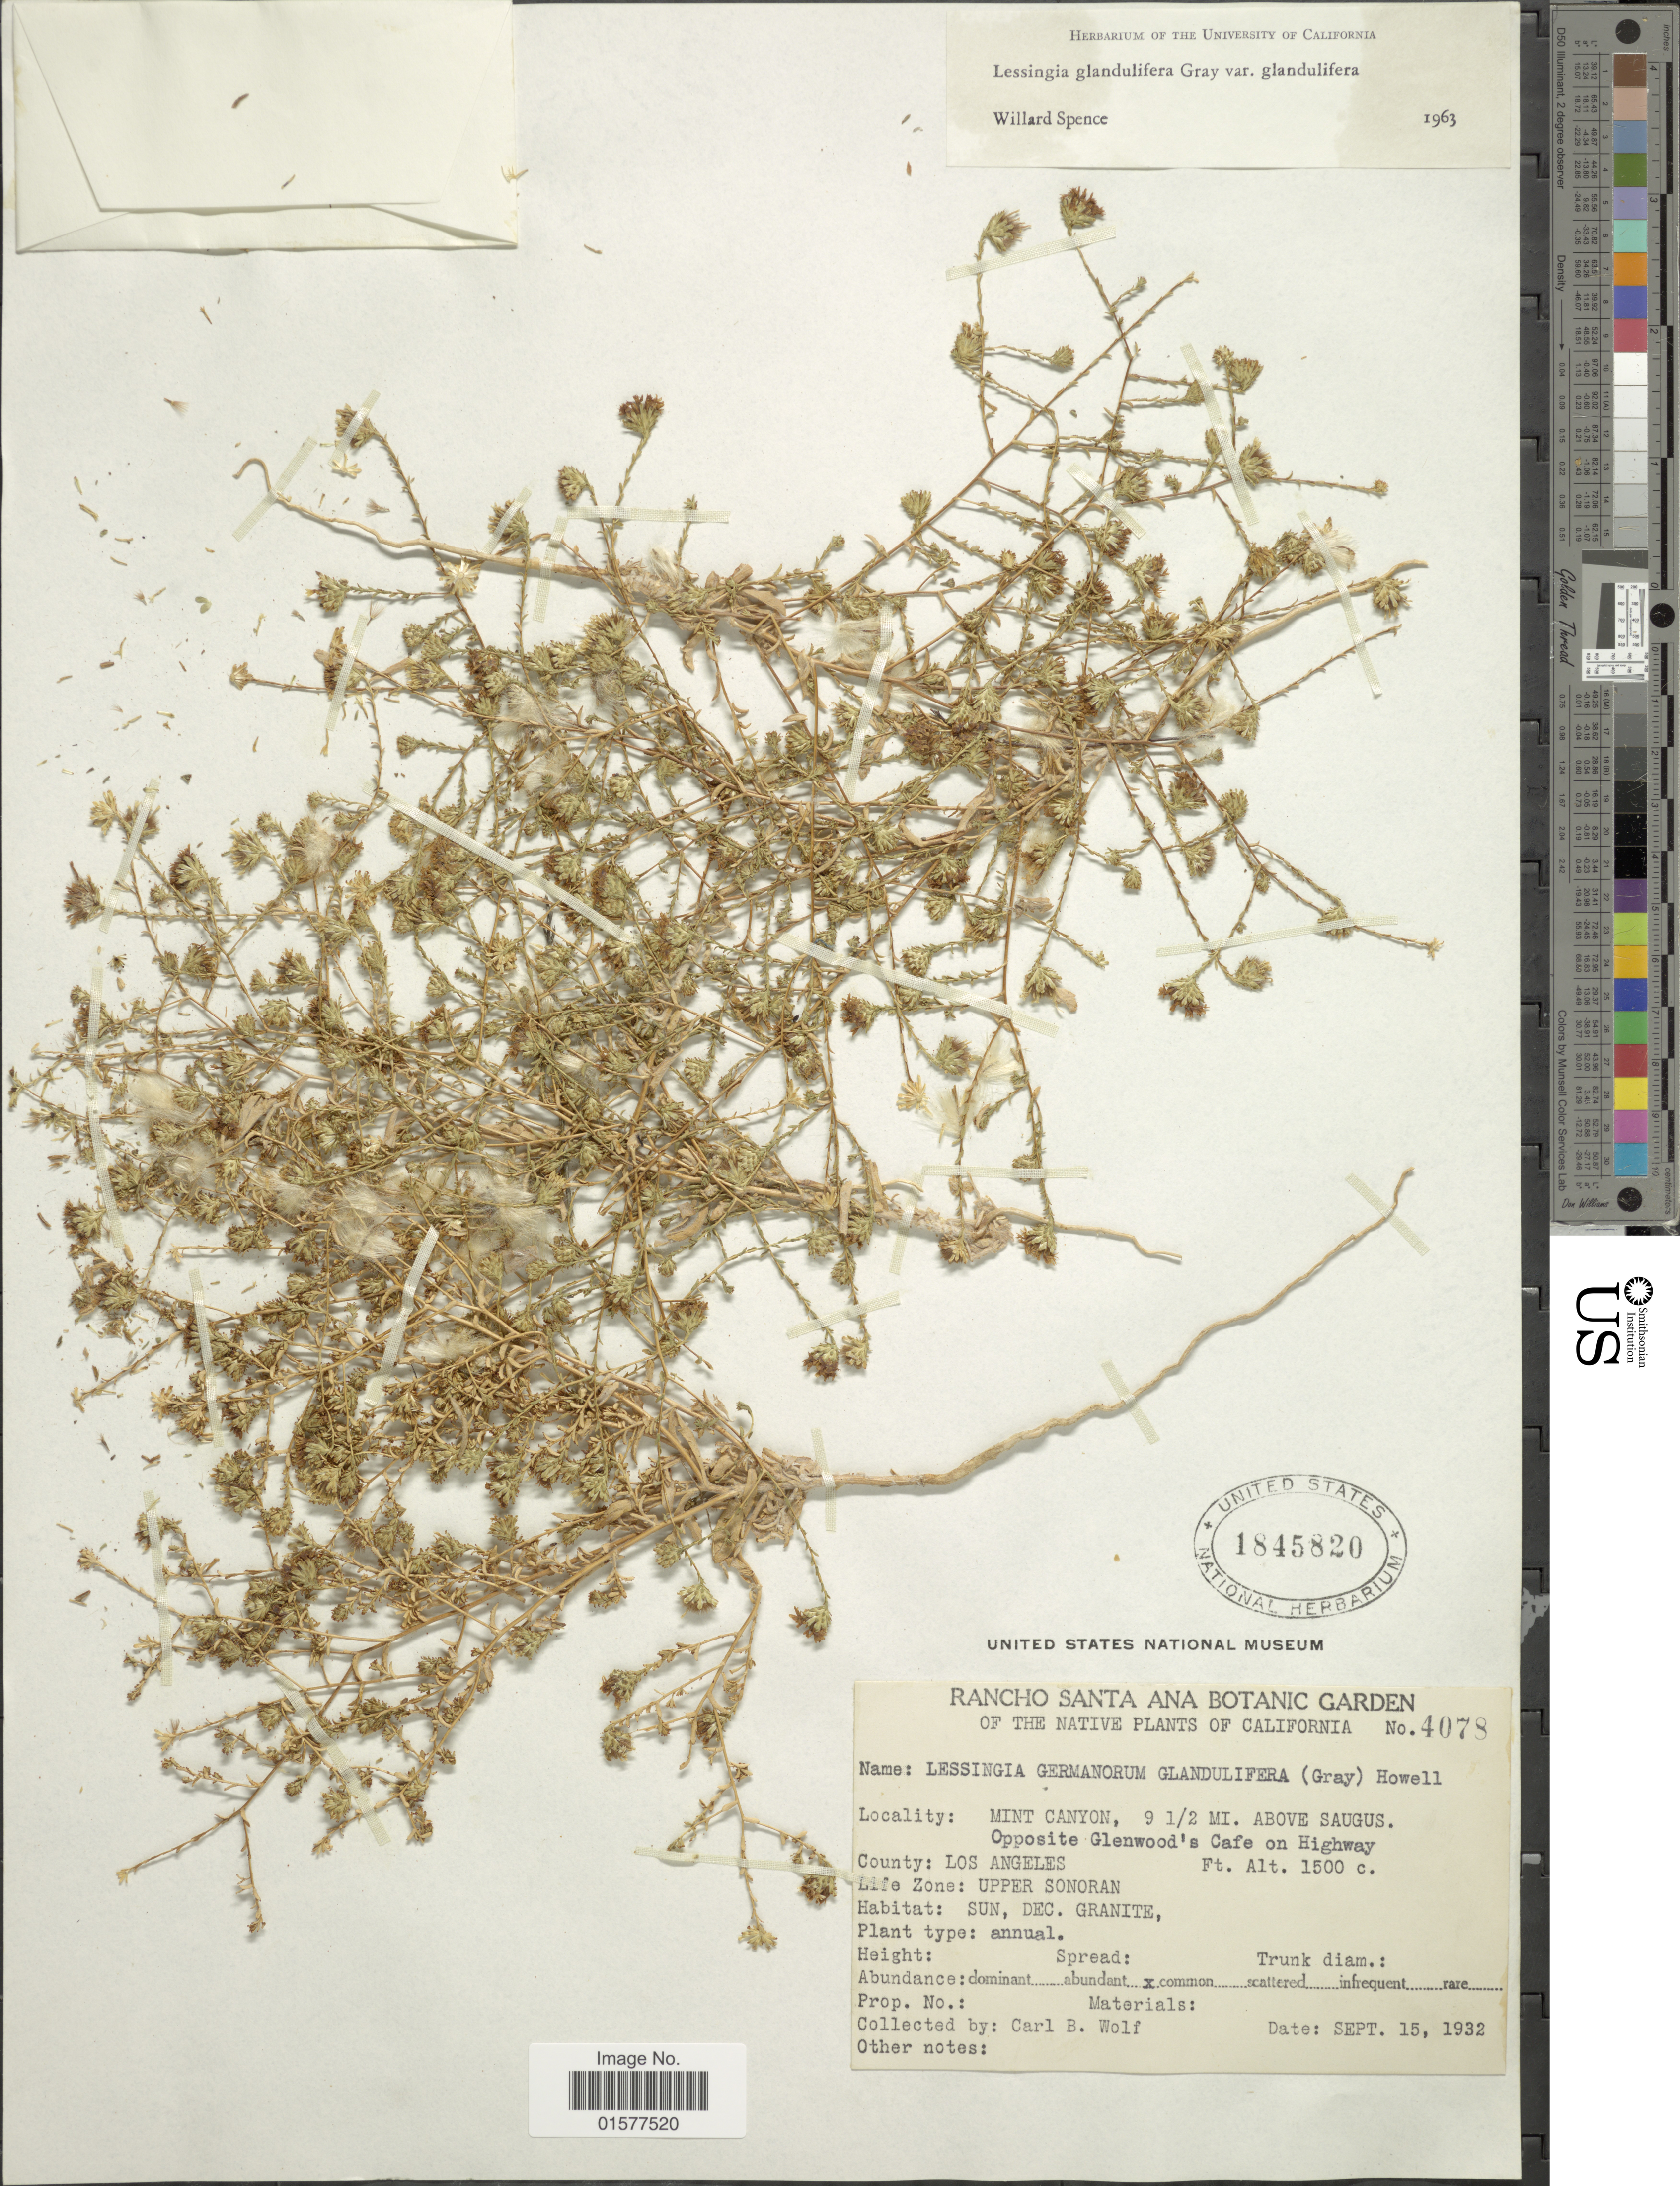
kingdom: Plantae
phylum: Tracheophyta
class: Magnoliopsida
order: Asterales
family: Asteraceae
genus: Lessingia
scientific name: Lessingia glandulifera var. glandulifera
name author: (A. Gray) J.T. Howell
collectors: C. B. Wolf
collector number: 4078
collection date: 1932-09-15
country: United States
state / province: California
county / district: Los Angeles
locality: The Native Plants of California, Mint Canyon, 9½ mi. above Saugus, Opposite Glenwood's Cafe on highway, County: Los Angeles, Life Zone: Upper Sonoram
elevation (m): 457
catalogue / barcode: US 1845820